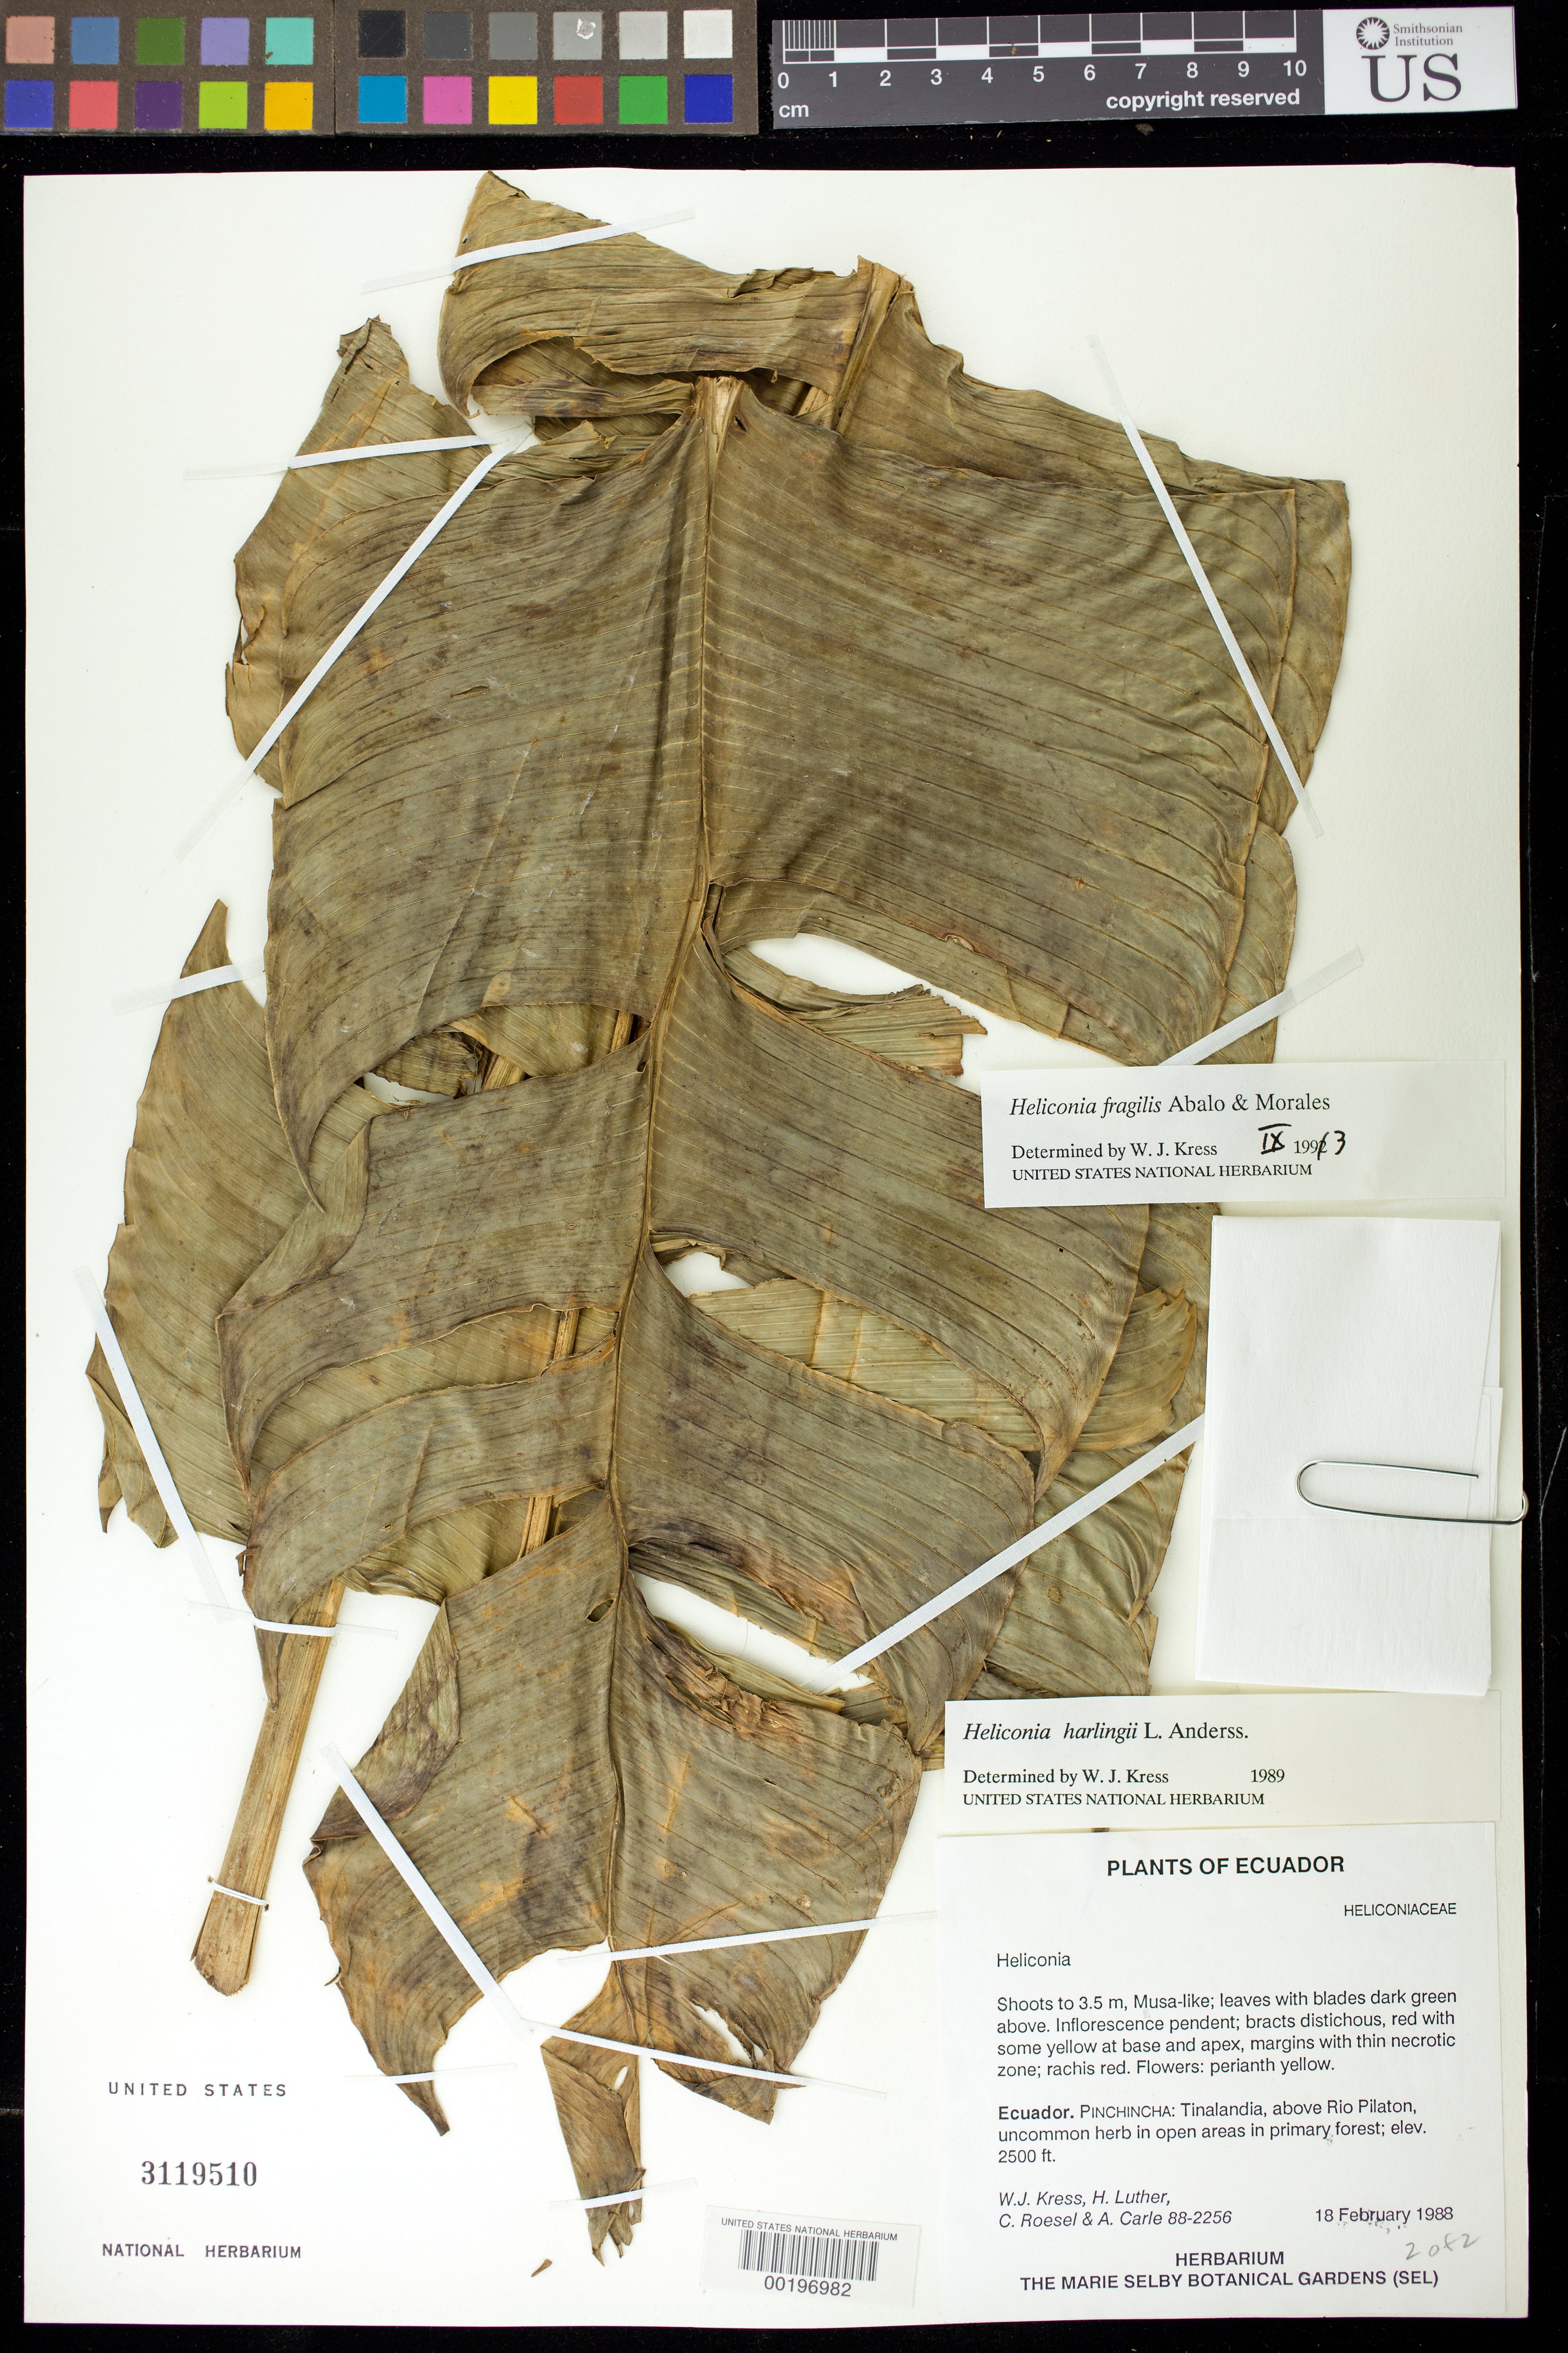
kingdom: Plantae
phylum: Tracheophyta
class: Liliopsida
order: Zingiberales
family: Heliconiaceae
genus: Heliconia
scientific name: Heliconia fragilis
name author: Abalo & G. Morales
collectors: W. J. Kress, Harry E. Luther, C. S. Roesel & A. Carle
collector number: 88-2256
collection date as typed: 18 Feb 1988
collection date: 1988-02-18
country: Ecuador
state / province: Pichincha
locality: Tinalandia, above Rio pilaton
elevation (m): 762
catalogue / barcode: US 3119510